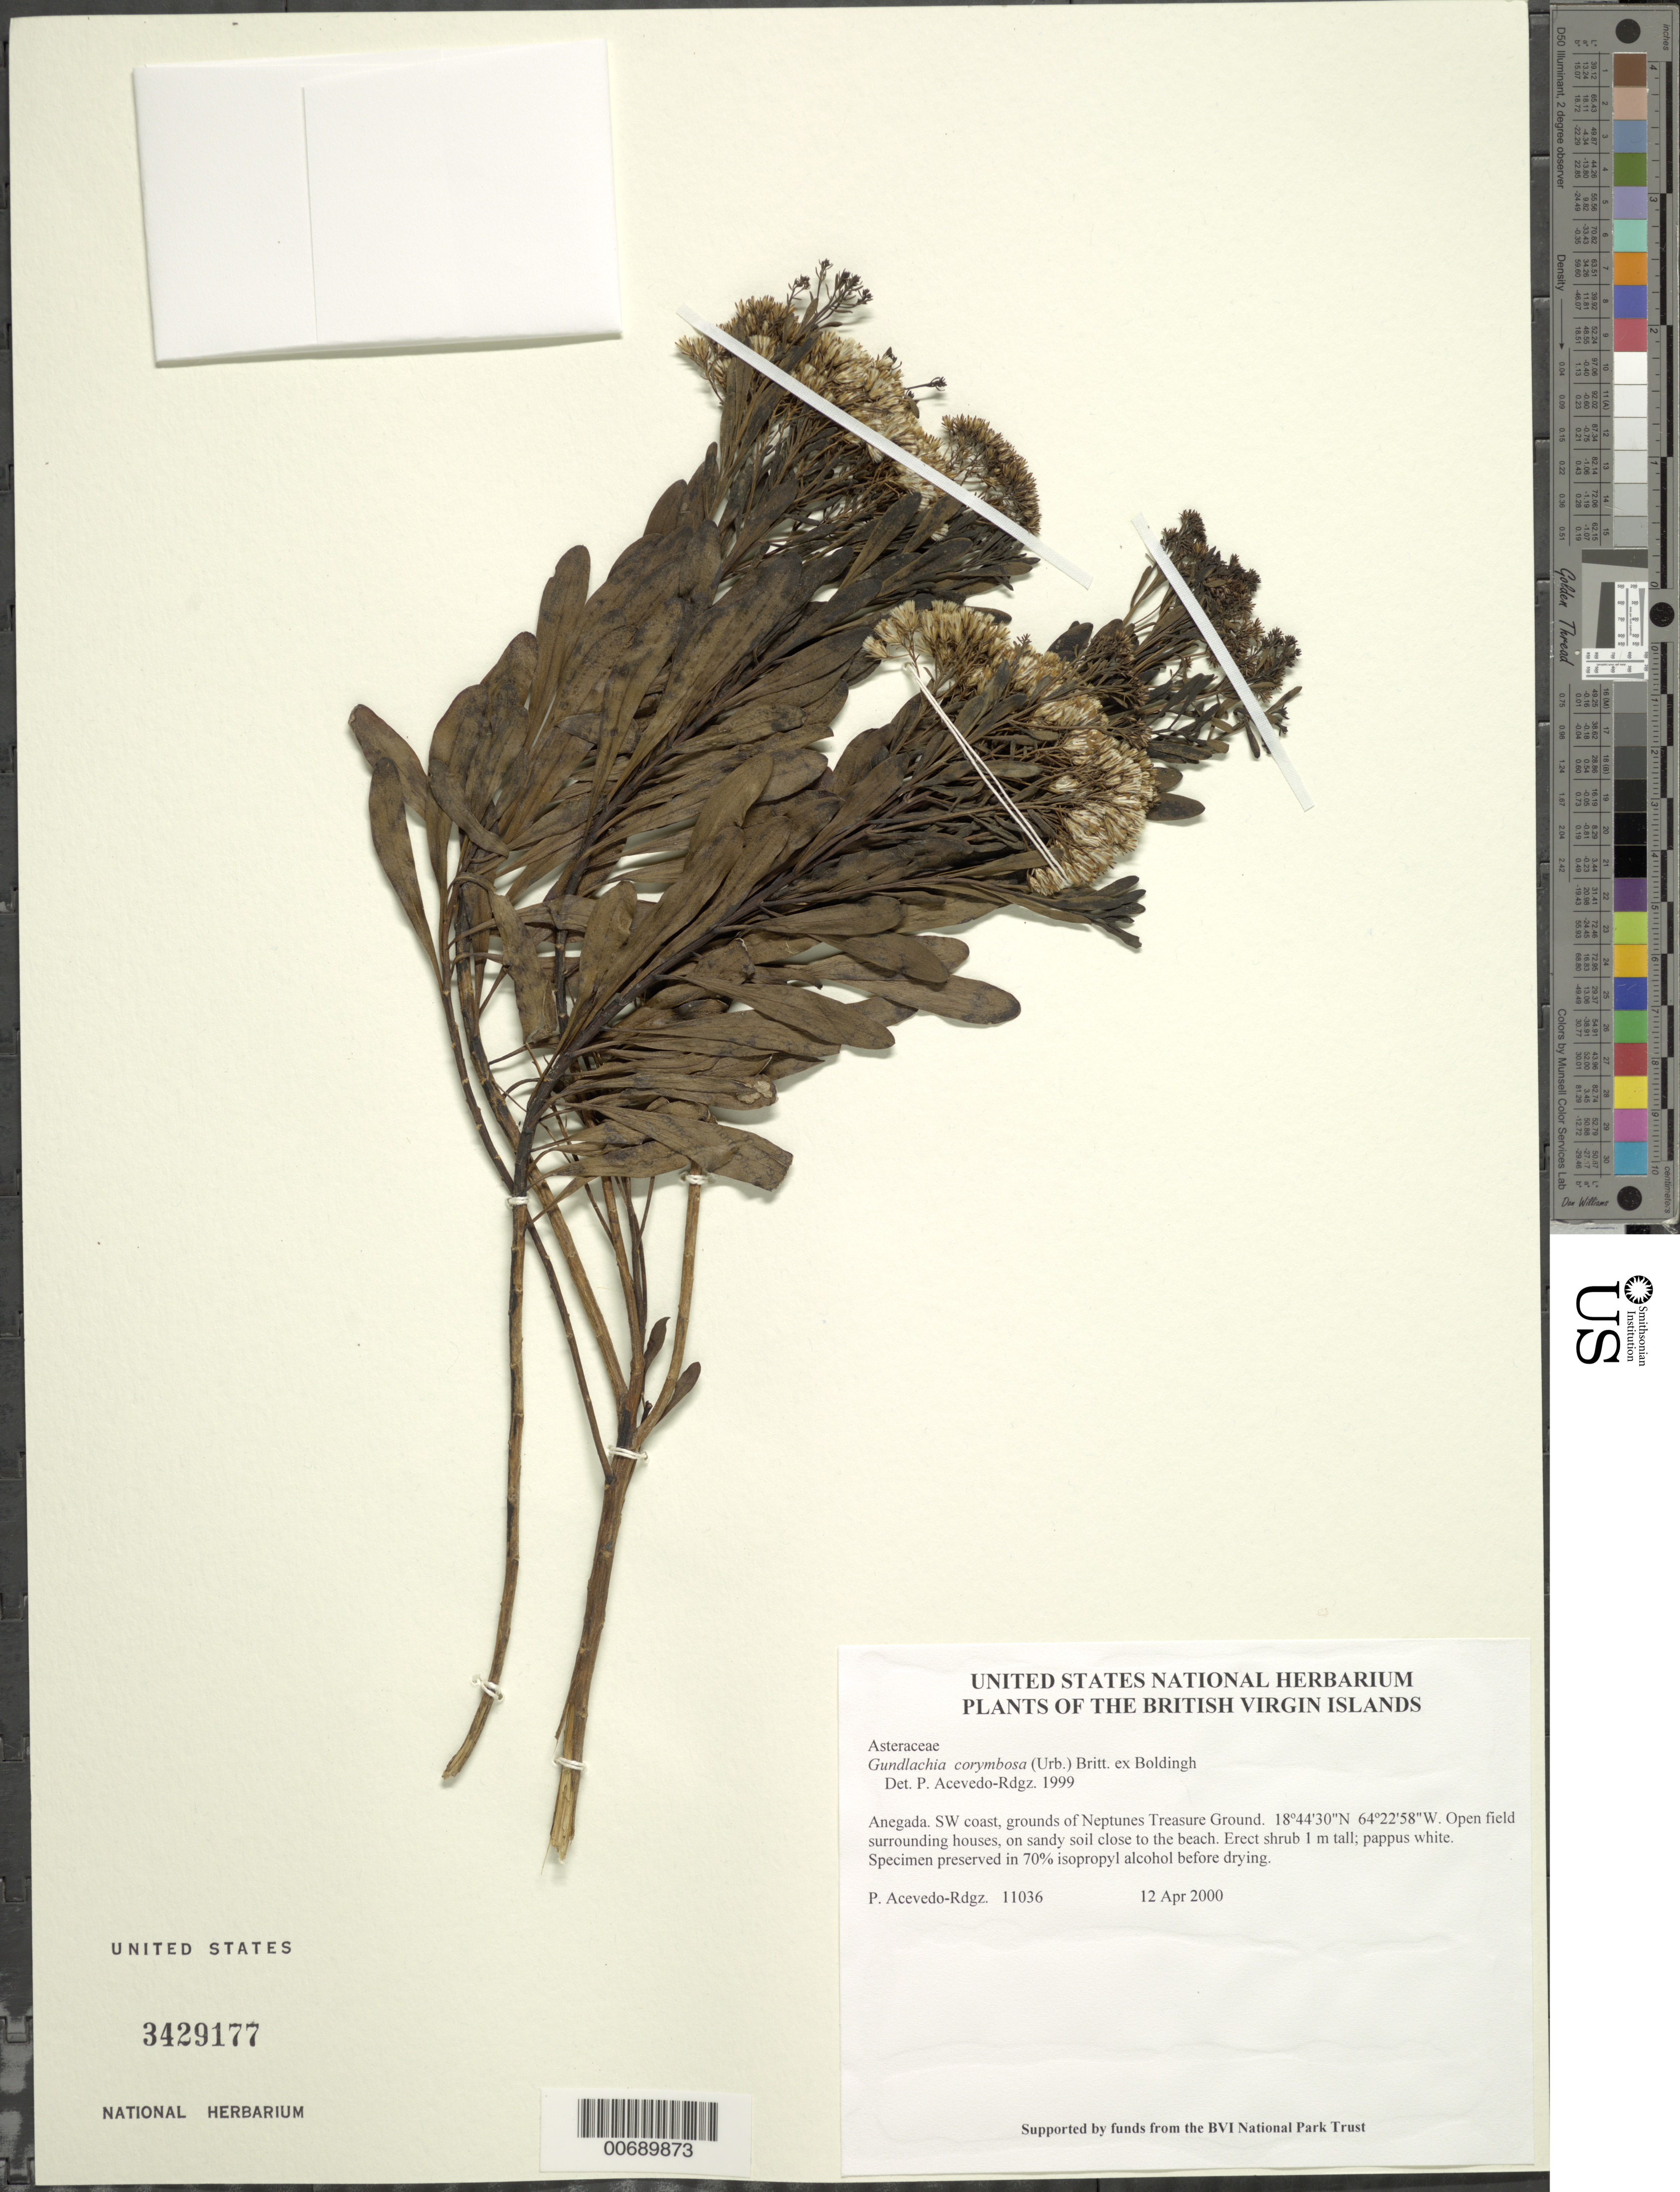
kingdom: Plantae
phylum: Tracheophyta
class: Magnoliopsida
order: Asterales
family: Asteraceae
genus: Gundlachia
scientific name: Gundlachia corymbosa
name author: (Urb.) Britton ex Bold.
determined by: Acevedo-Rodríguez, P., (BOT), Smithsonian Institution - National Museum of Natural History (UNITED STATES)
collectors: P. Acevedo-Rodr.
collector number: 11036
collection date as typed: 12 Apr 2000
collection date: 2000-04-12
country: British Virgin Islands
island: Anegada I.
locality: SW coast, grounds of Neptunes Treasure Ground.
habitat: Open field surrounding houses, on sandy soil close to the beach.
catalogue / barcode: US 3429177